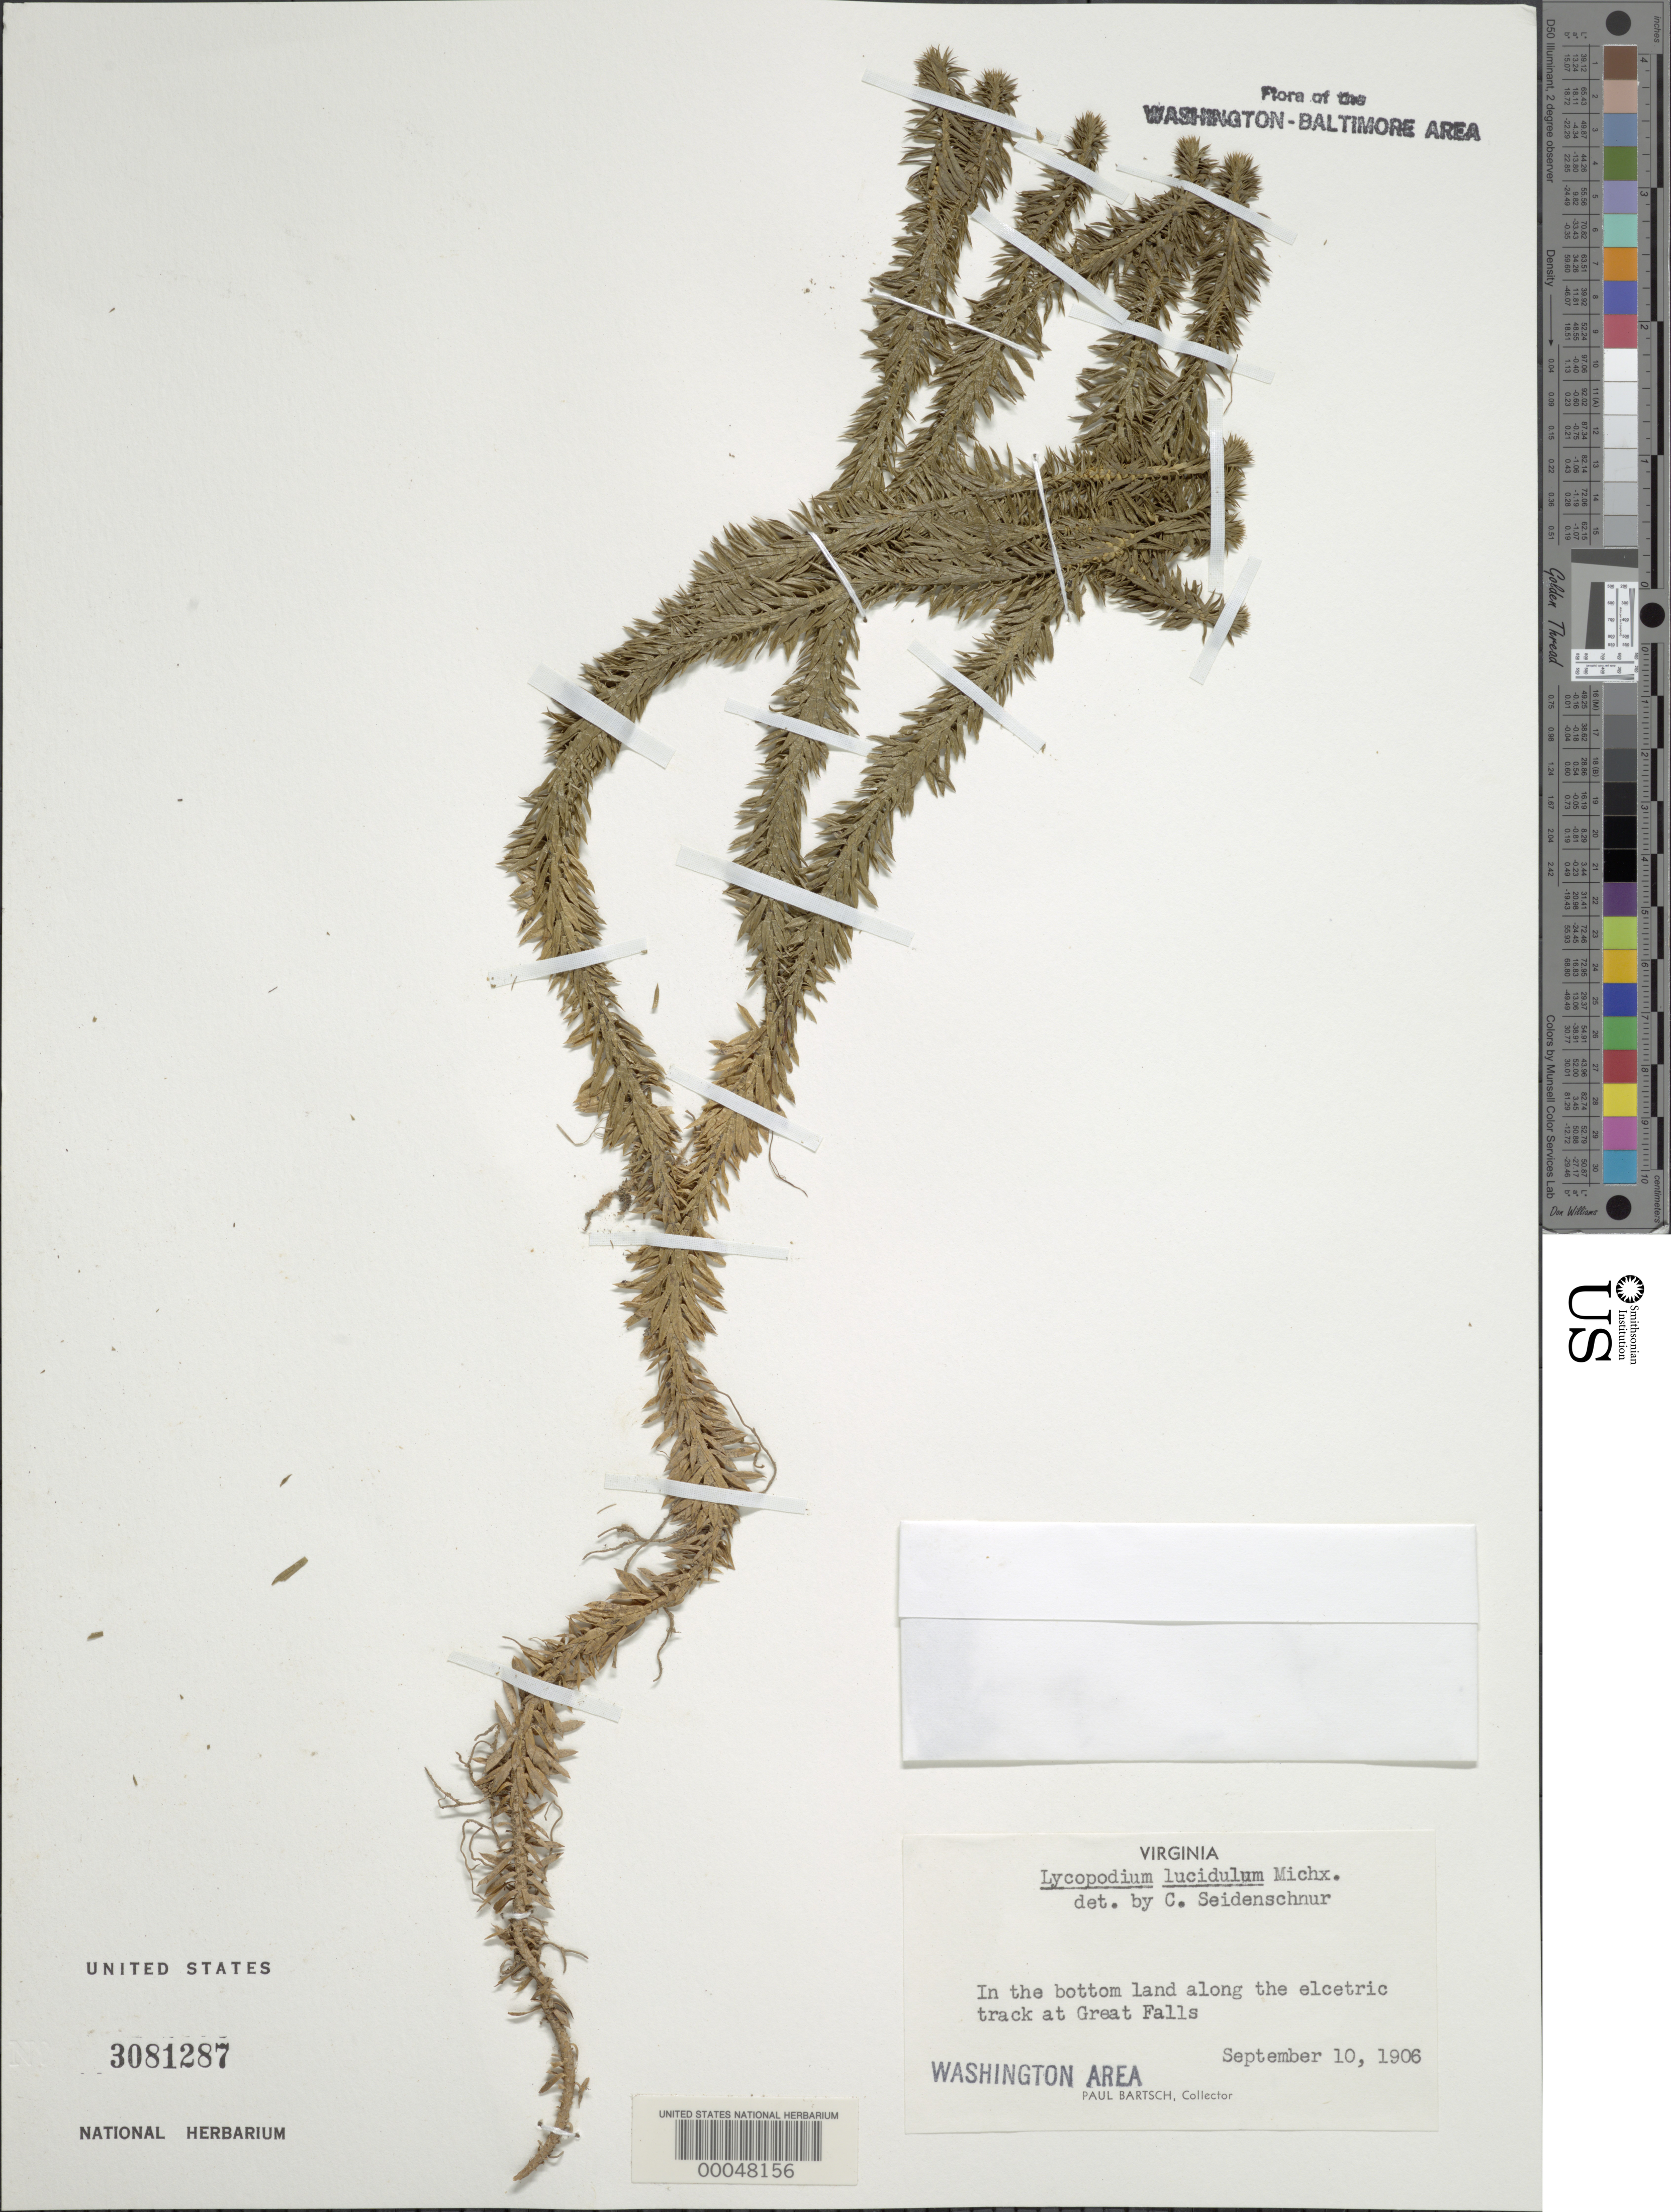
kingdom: Plantae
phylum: Tracheophyta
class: Lycopodiopsida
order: Lycopodiales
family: Lycopodiaceae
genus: Huperzia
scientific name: Huperzia lucidula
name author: (Michx.) Trevis.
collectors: P. Bartsch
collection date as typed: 10 Sep 1906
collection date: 1906-09-10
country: United States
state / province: Virginia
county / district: Fairfax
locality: Great Falls, along Electric Track C. and O. Canal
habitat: In bottom land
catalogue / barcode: US 3081287